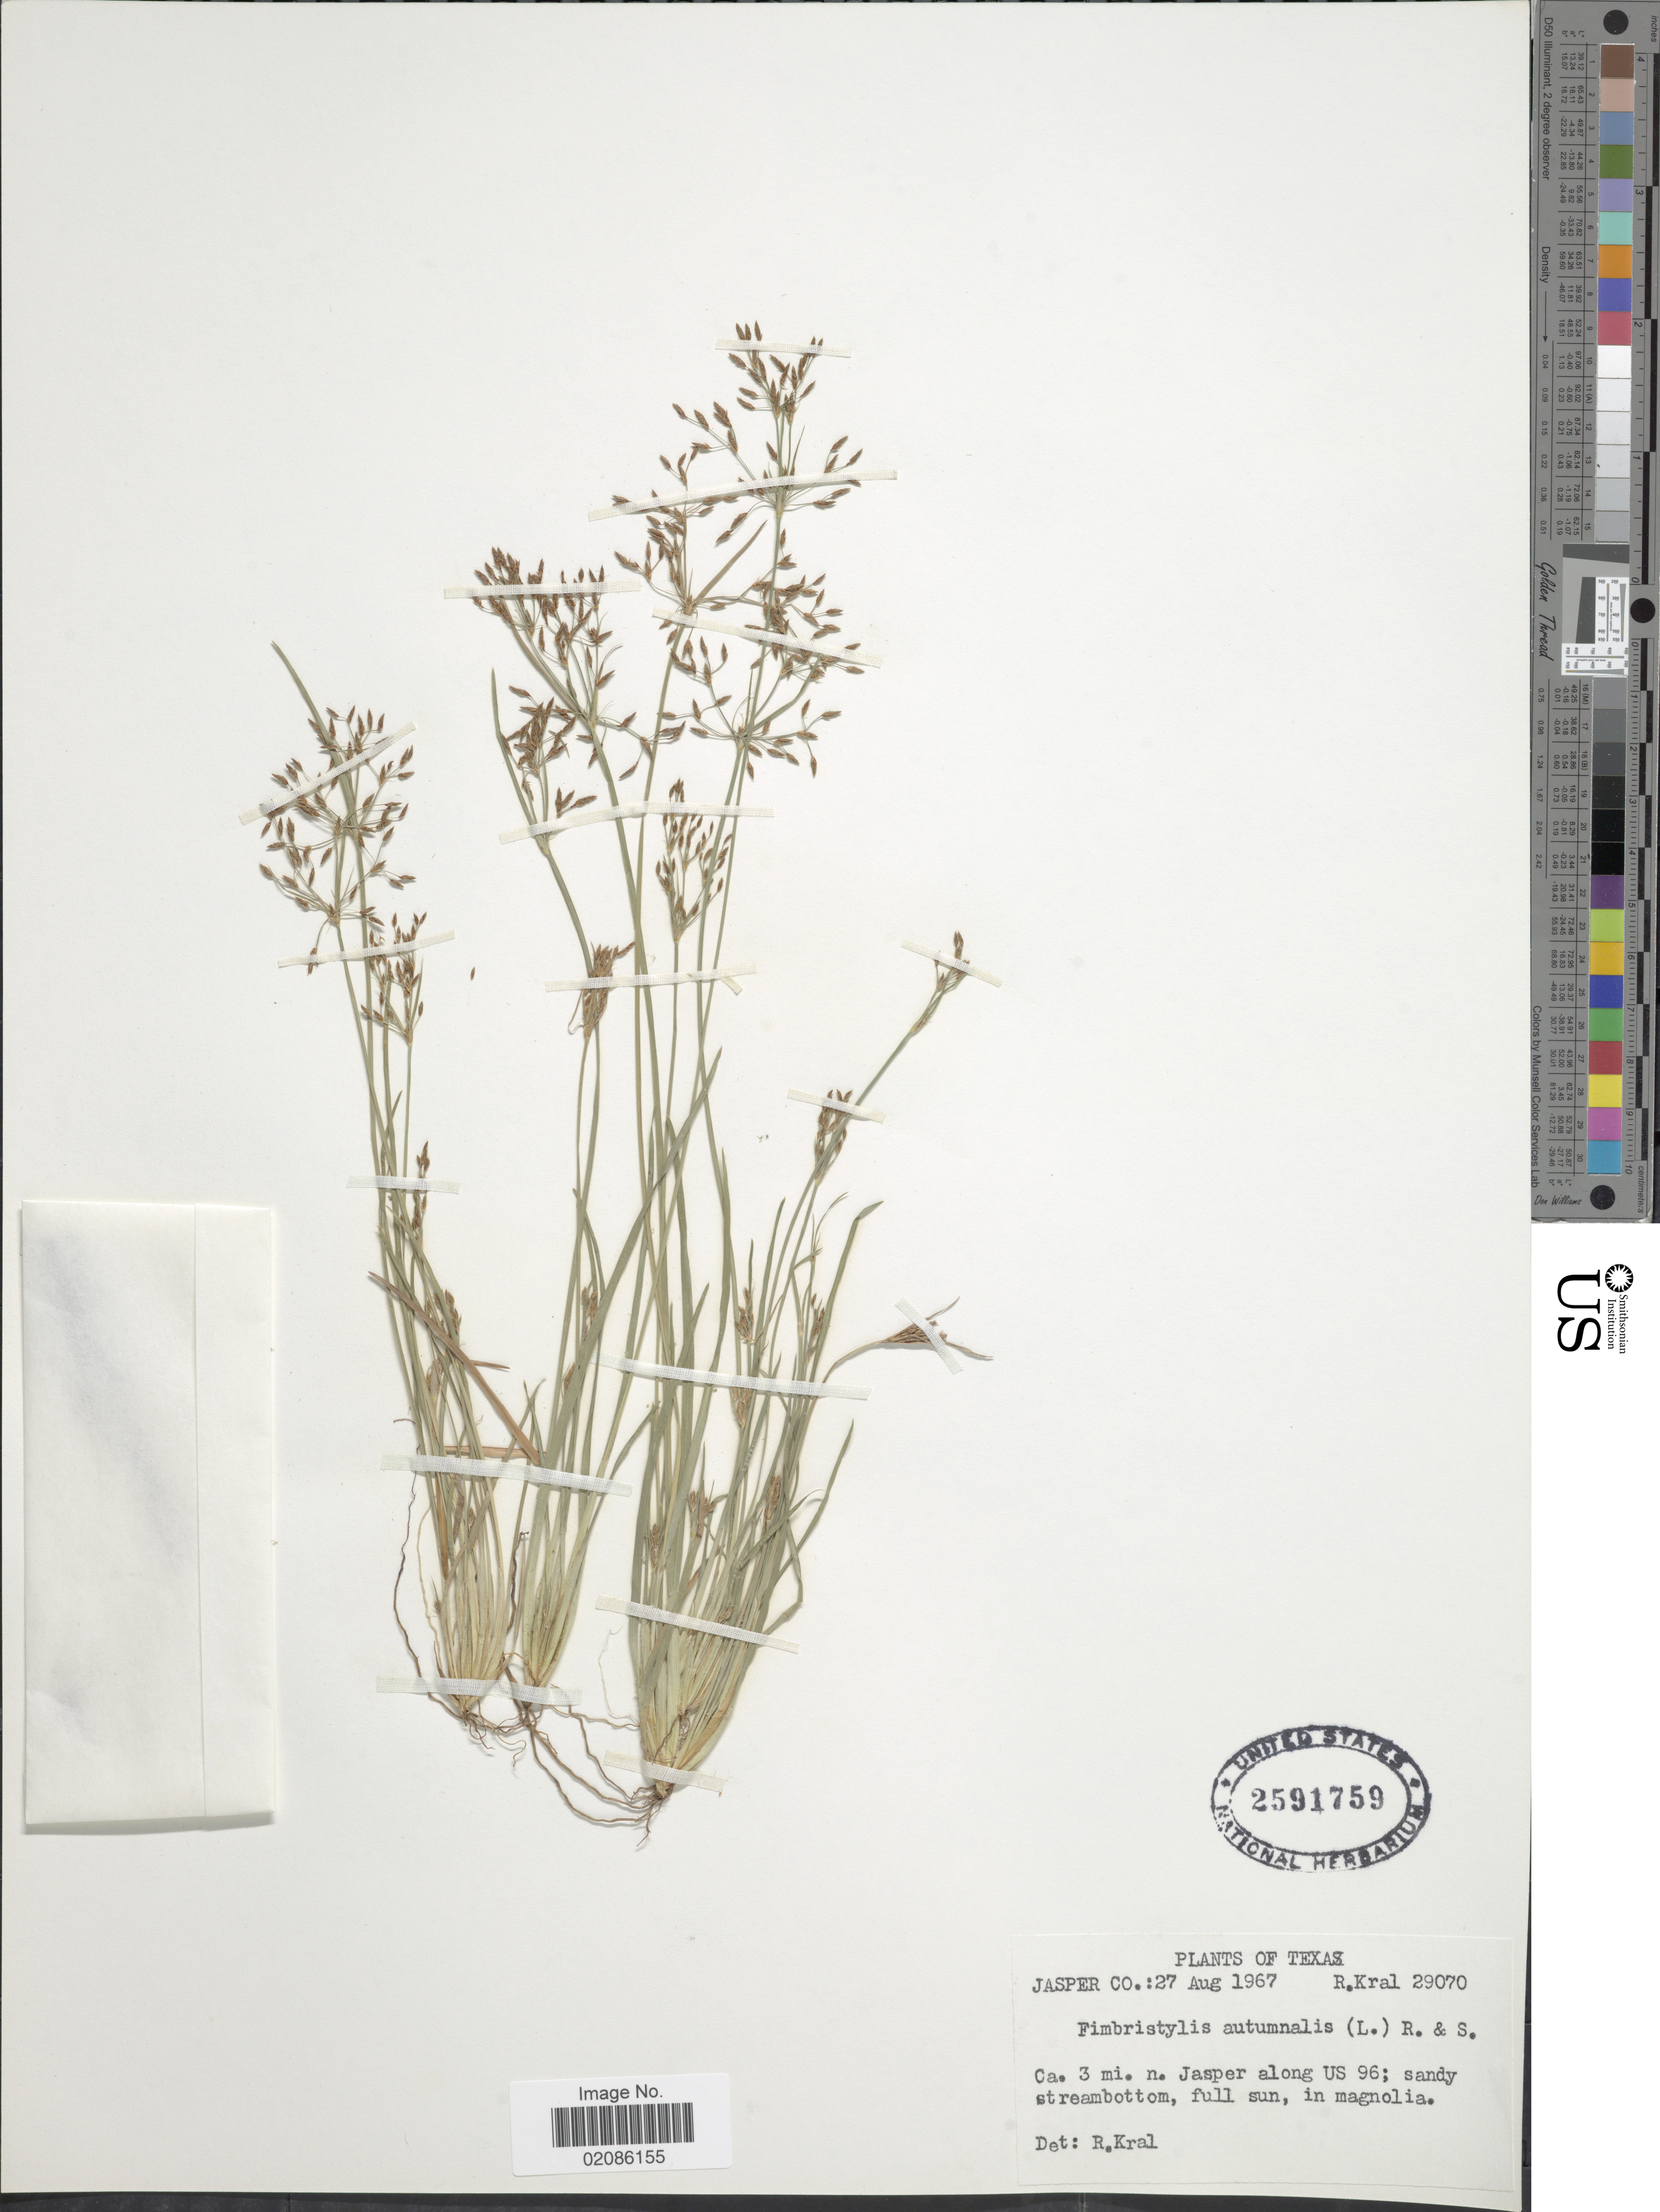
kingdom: Plantae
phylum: Tracheophyta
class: Liliopsida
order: Poales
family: Cyperaceae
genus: Fimbristylis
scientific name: Fimbristylis autumnalis (L.) Roem. & Schult.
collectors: R. Kral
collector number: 29070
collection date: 1967-08-27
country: United States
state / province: Texas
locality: Jasper Co. Ca. 3 mi. n. Jasper along US 96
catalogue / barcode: US 2591759